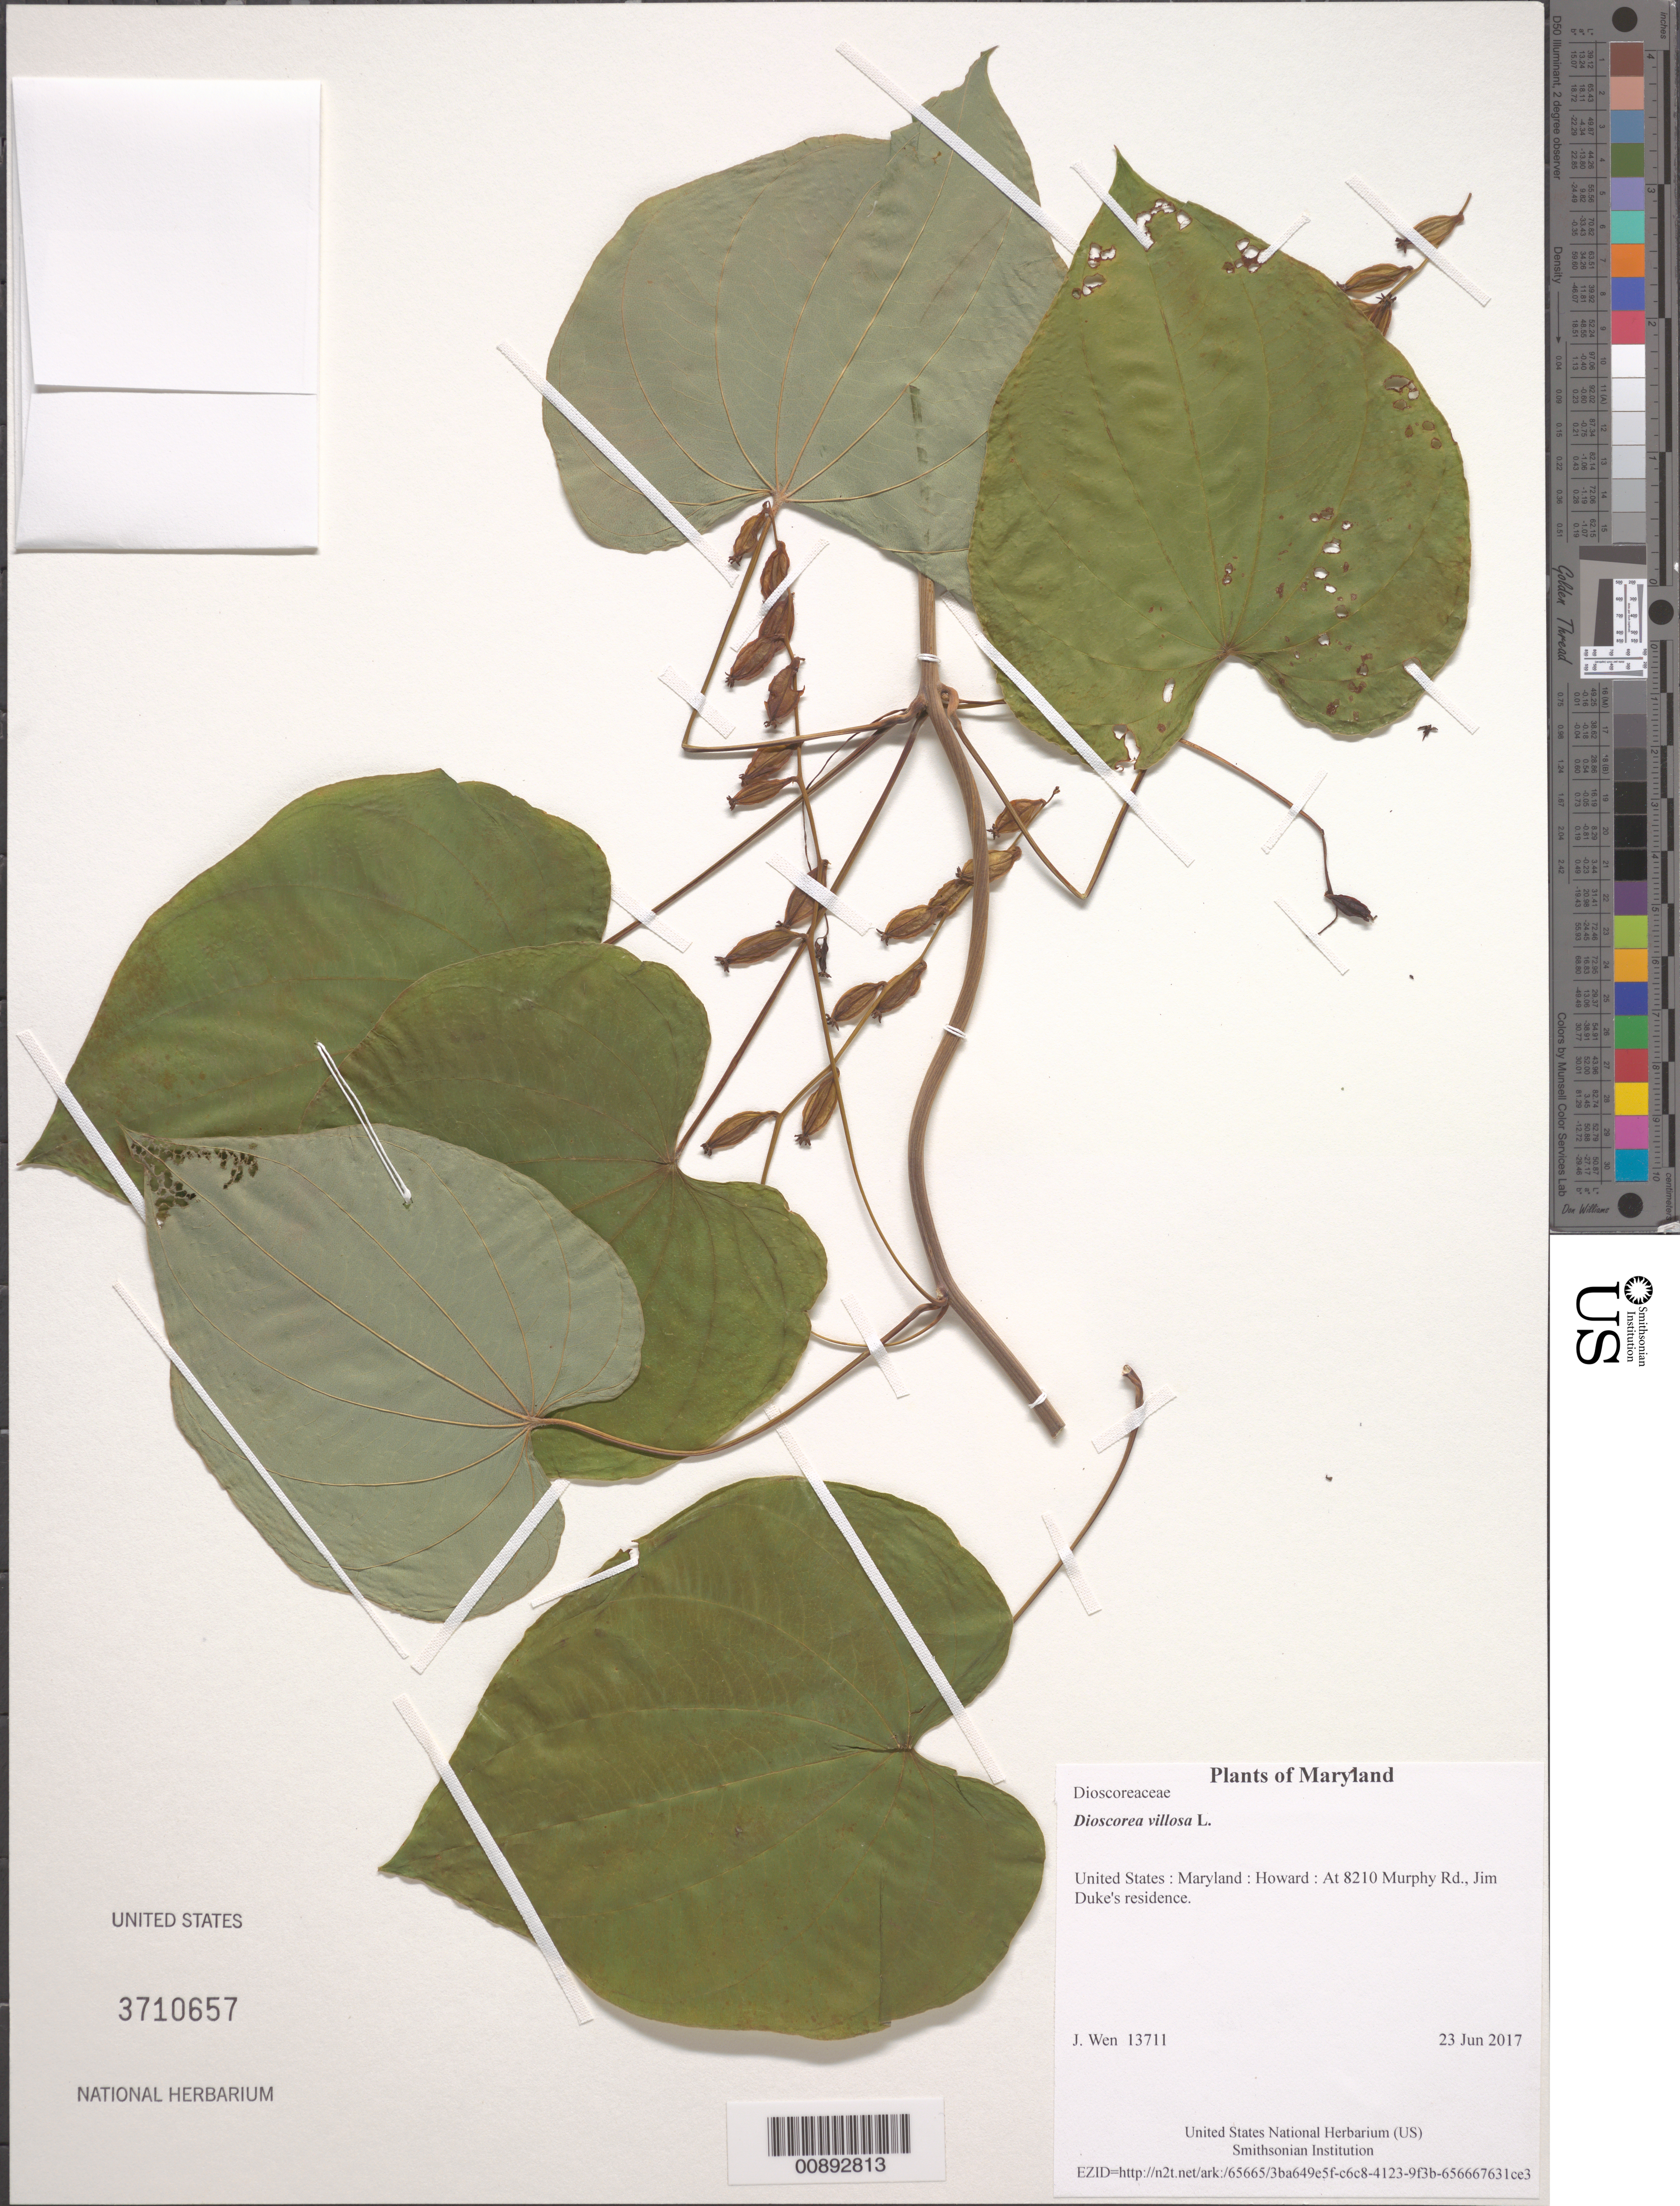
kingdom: Plantae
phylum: Tracheophyta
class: Liliopsida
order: Dioscoreales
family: Dioscoreaceae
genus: Dioscorea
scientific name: Dioscorea villosa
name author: L.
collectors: J. Wen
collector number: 13711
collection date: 2017-06-23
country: United States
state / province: Maryland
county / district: Howard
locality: At 8210 Murphy Rd., Jim Duke's residence.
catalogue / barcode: US 3710657